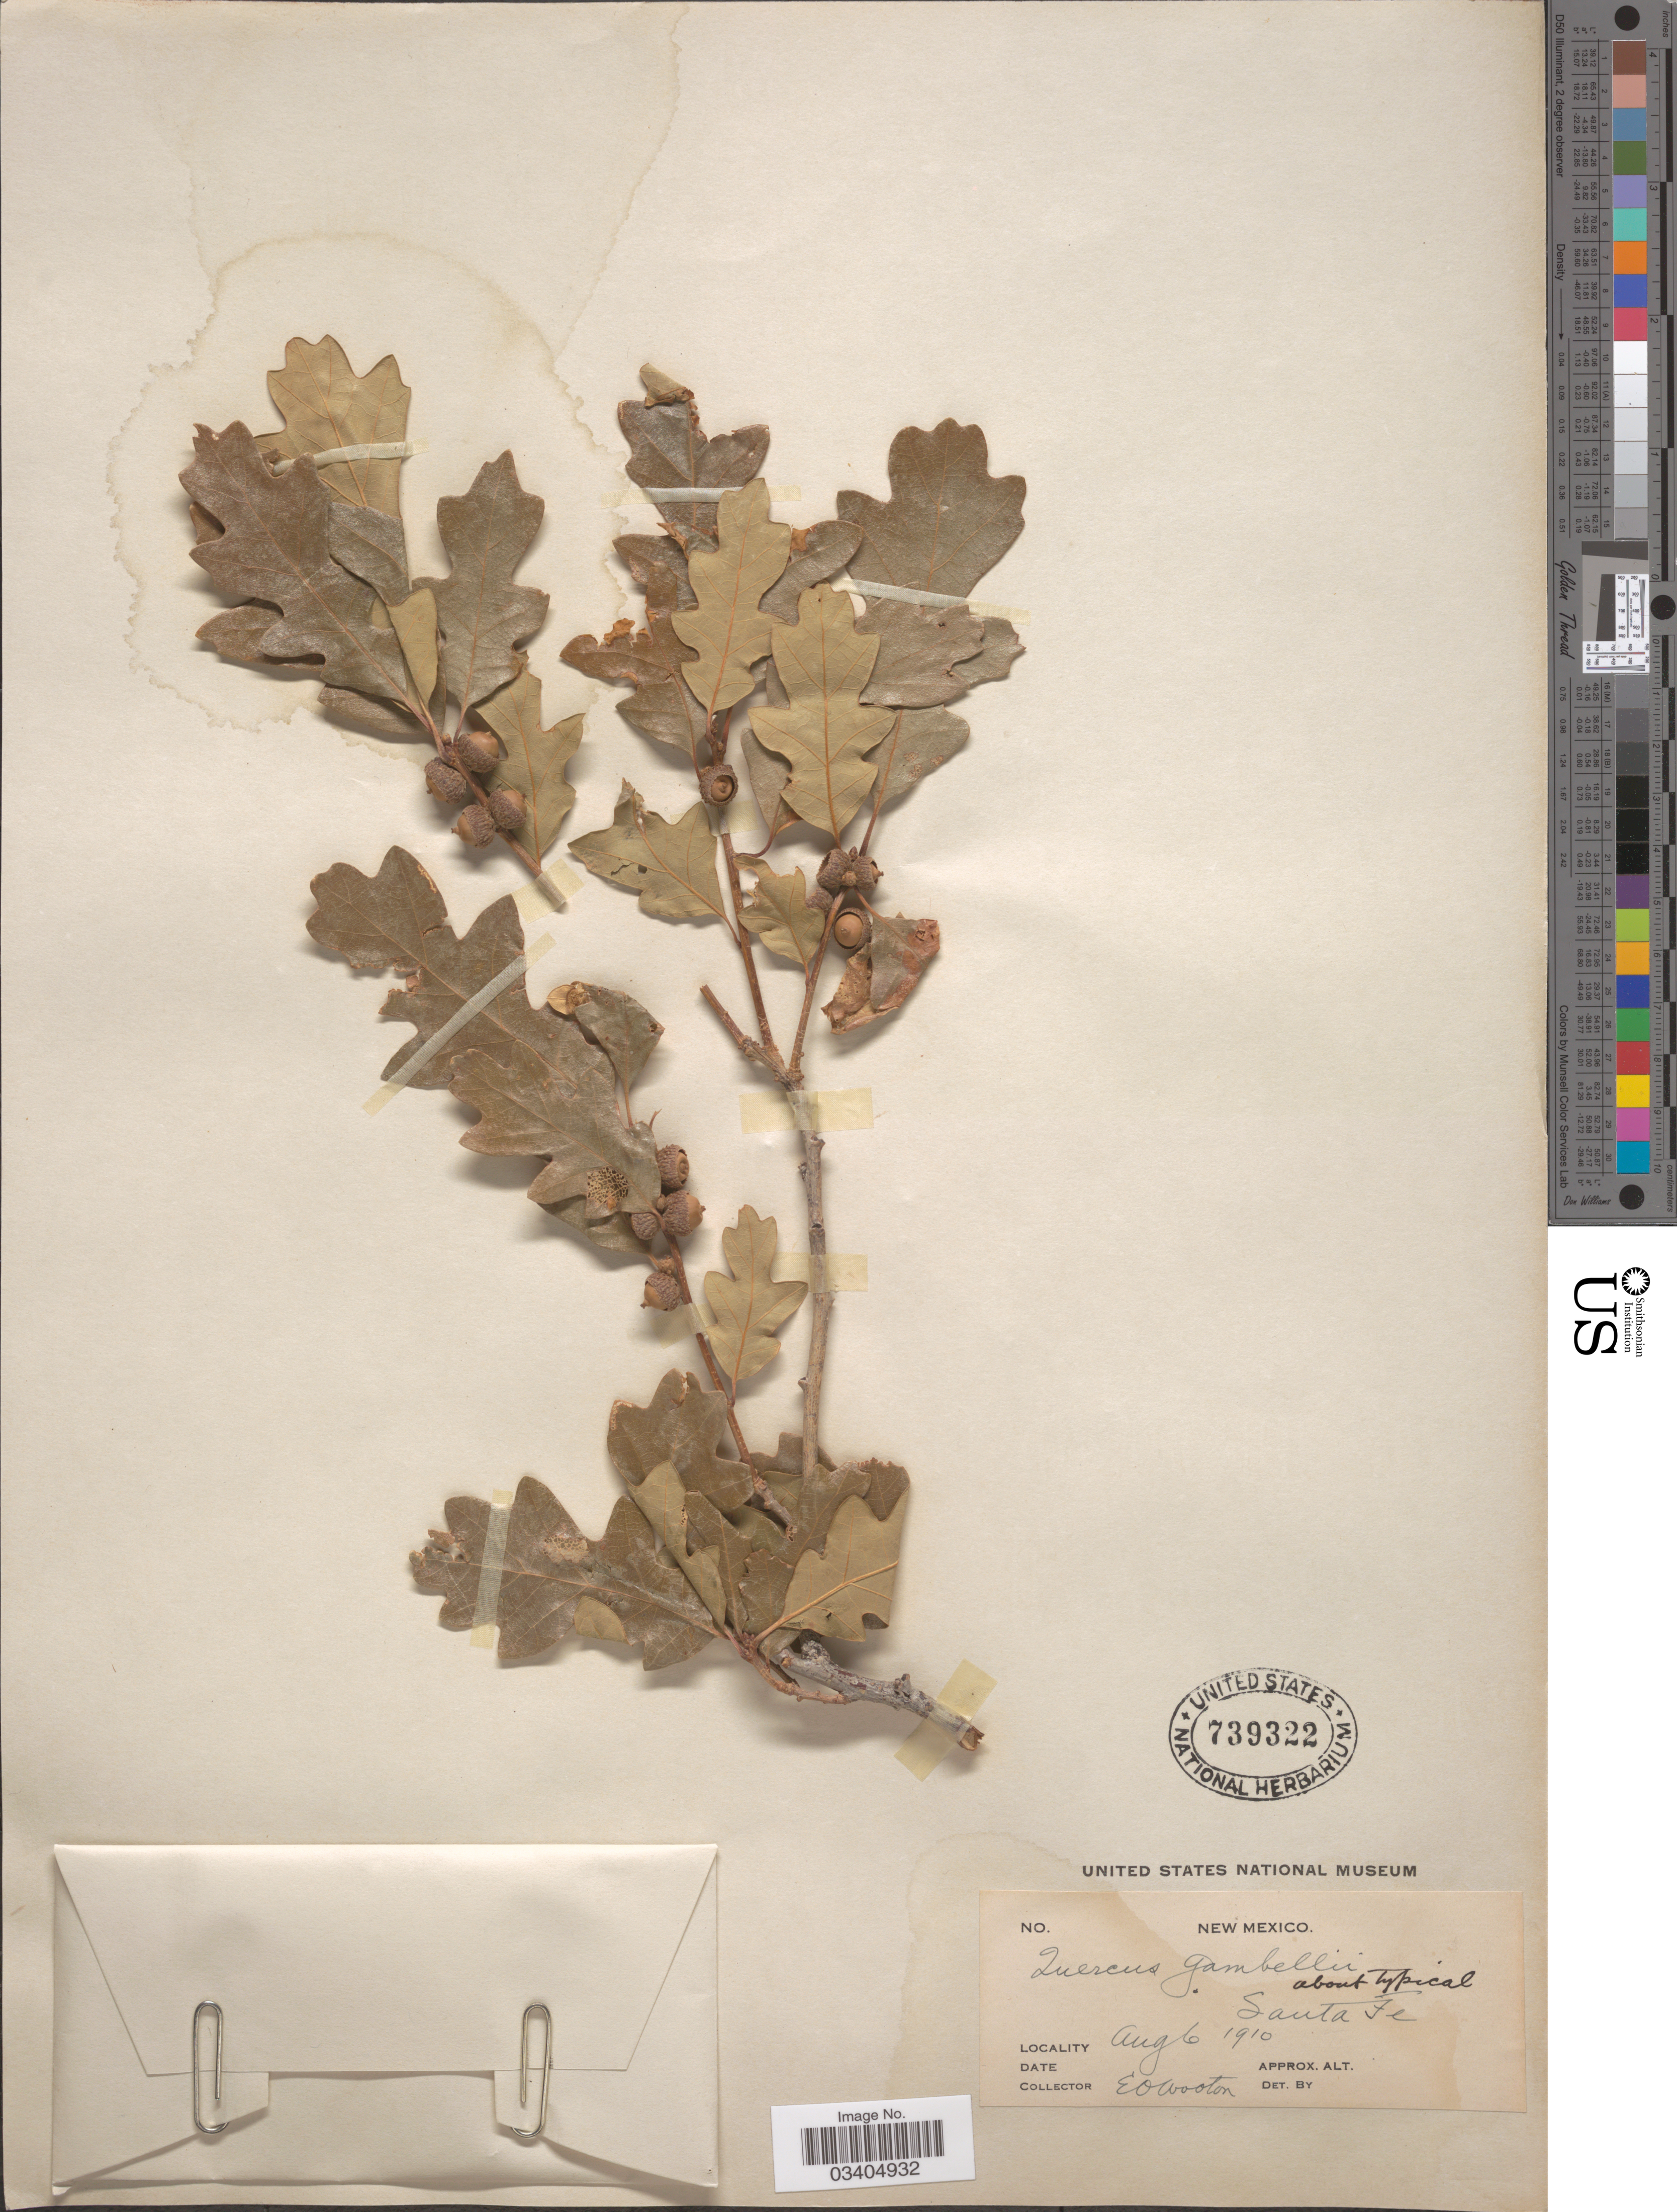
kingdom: Plantae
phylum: Tracheophyta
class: Magnoliopsida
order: Fagales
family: Fagaceae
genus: Quercus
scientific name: Quercus gambelii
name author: Nutt.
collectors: E. O. Wooton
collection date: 1910-08-06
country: United States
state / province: New Mexico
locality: Santa Fe.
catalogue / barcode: US 739322